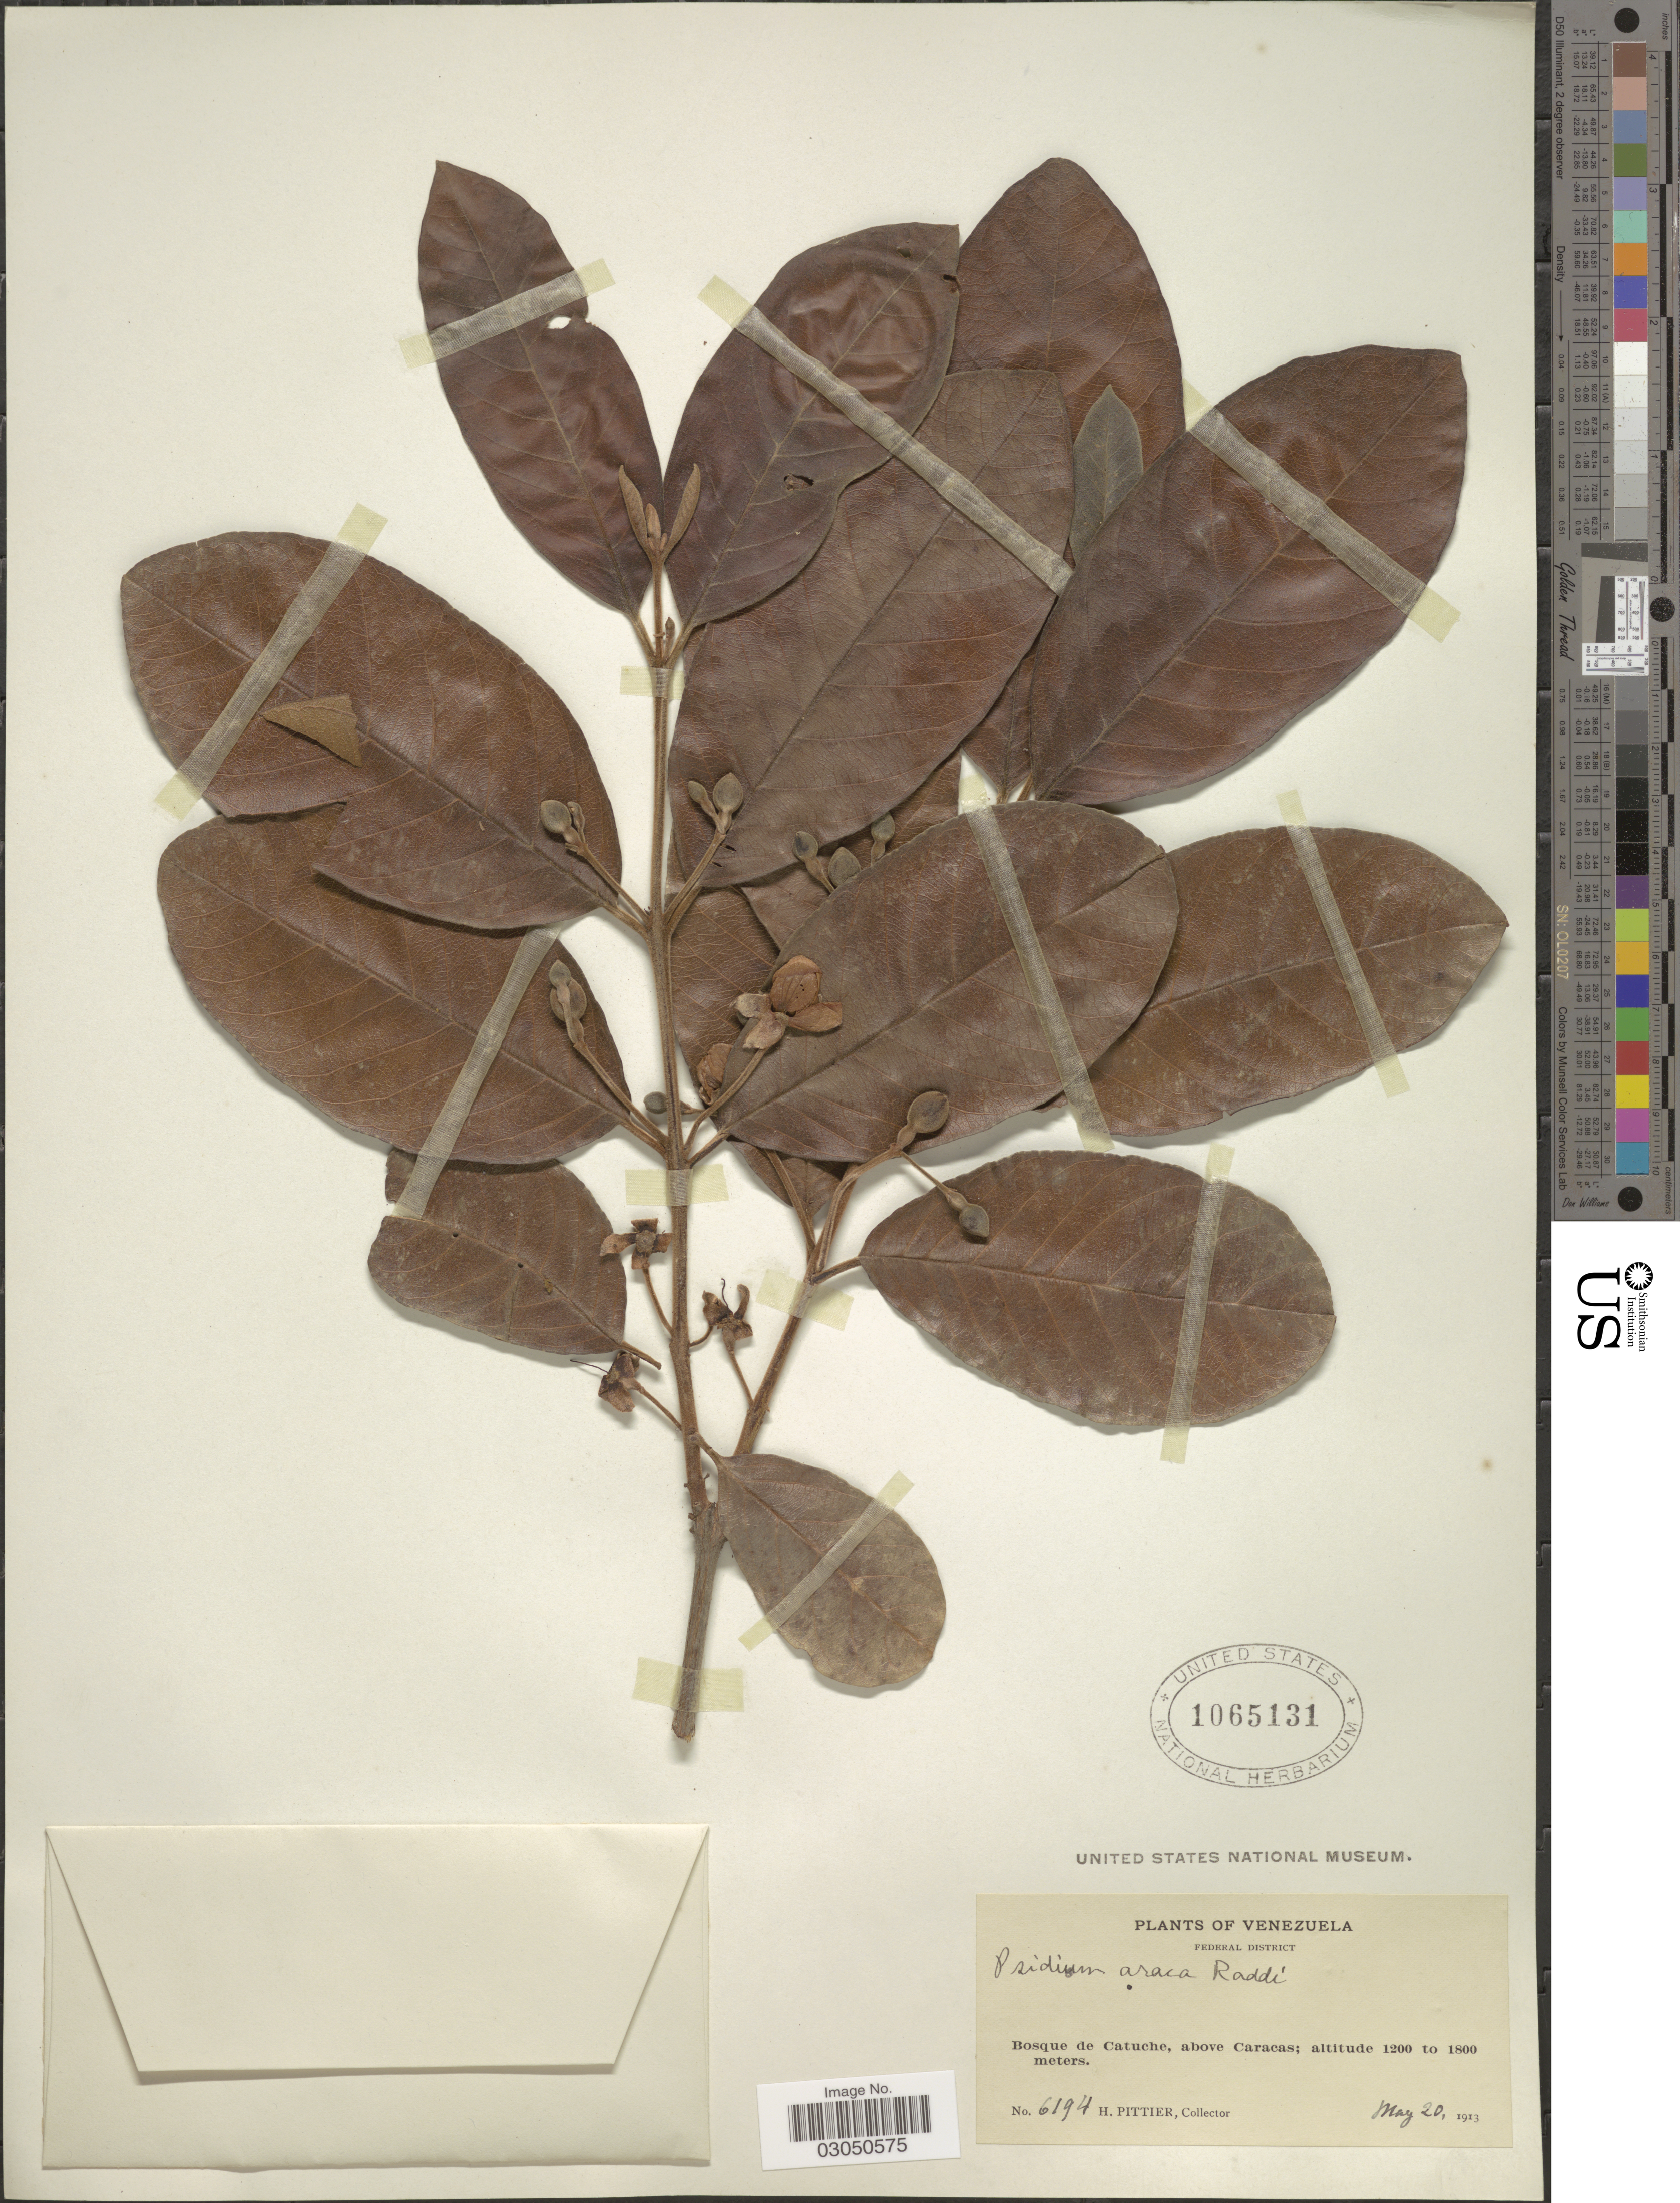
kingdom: Plantae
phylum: Tracheophyta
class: Magnoliopsida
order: Myrtales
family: Myrtaceae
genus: Psidium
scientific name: Psidium guineense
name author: Sw.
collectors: H. F. Pittier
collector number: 6194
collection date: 1913-05-20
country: Venezuela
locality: Federal District. Bosque de Catuche, above Caracas.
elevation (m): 1200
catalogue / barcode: US 1065131